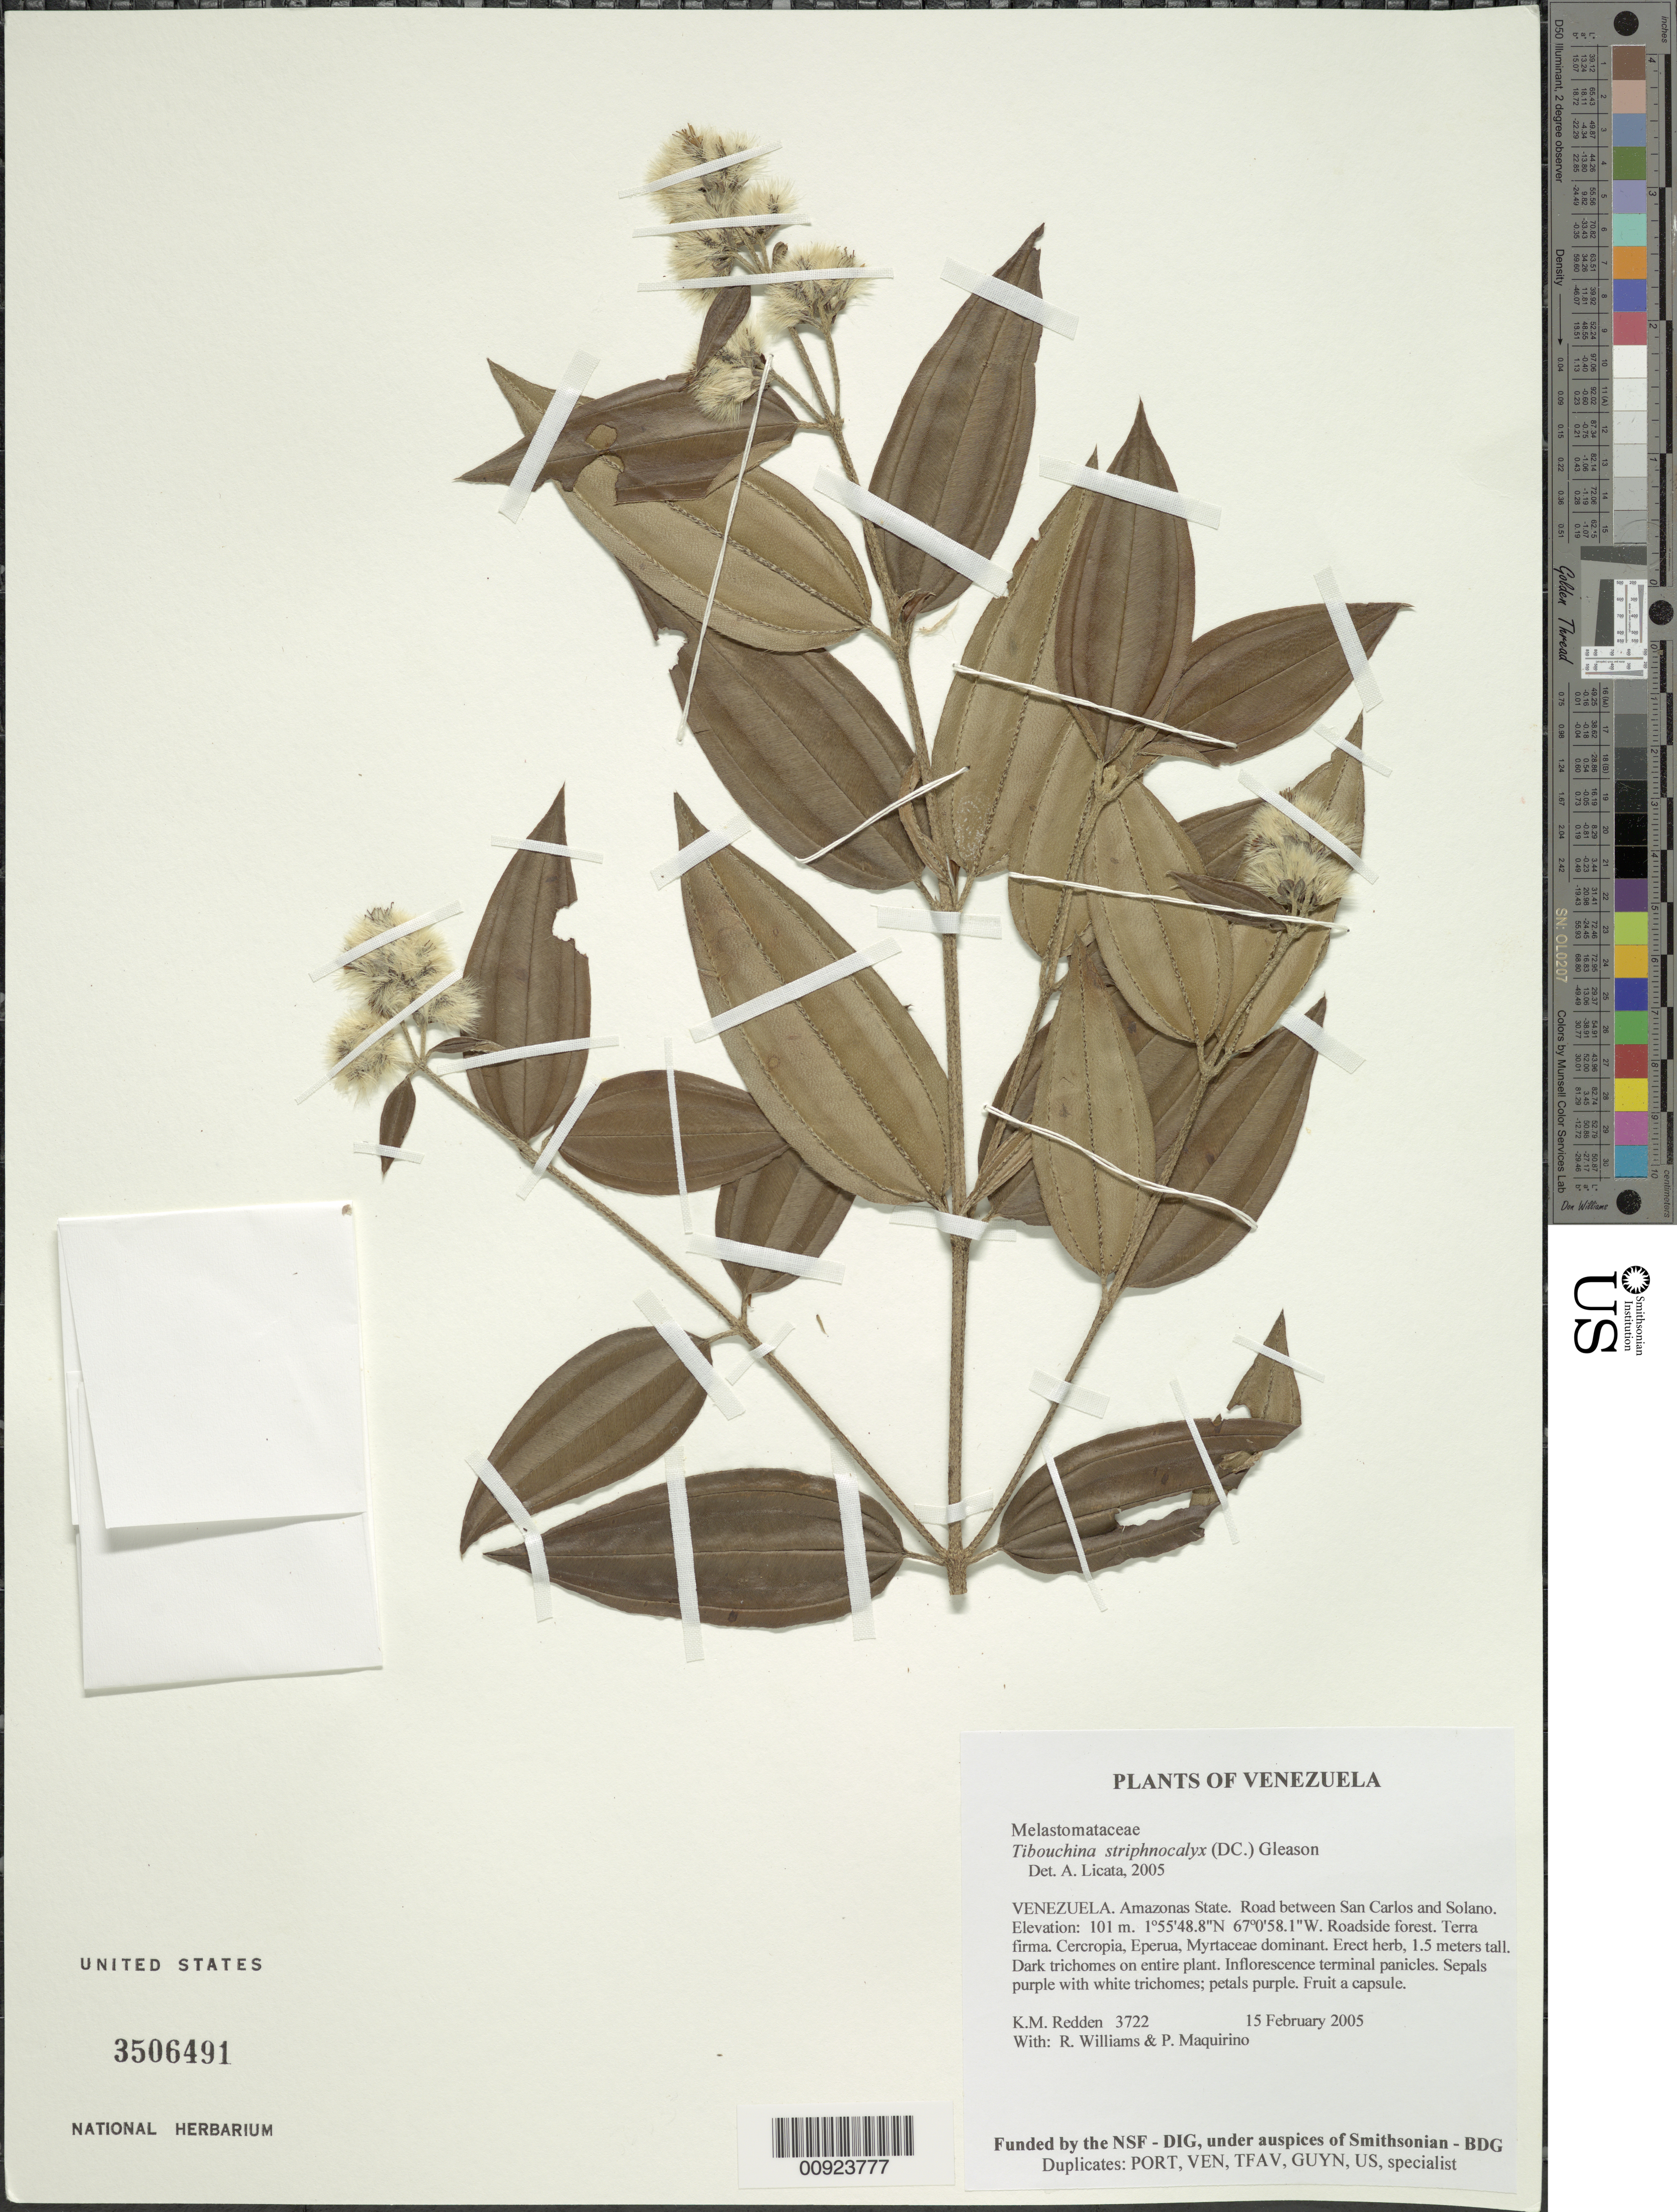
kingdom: Plantae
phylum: Tracheophyta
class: Magnoliopsida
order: Myrtales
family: Melastomataceae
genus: Tibouchina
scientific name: Tibouchina striphnocalyx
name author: (DC.) Gleason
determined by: Licata, A., (PORT), Univ. Nac. Exp. de los Llanos Ezequiel Zamora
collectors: K. M. Redden, R. Williams & P. Maquirino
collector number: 3722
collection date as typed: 15 February 2005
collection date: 2005-02-15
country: Venezuela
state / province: Amazonas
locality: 29 - Road between San Carlos and Solano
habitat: Roadside forest. Terra firma. Cecropia, Eperua, Myrtaceae dominant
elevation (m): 101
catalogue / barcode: US 3506491